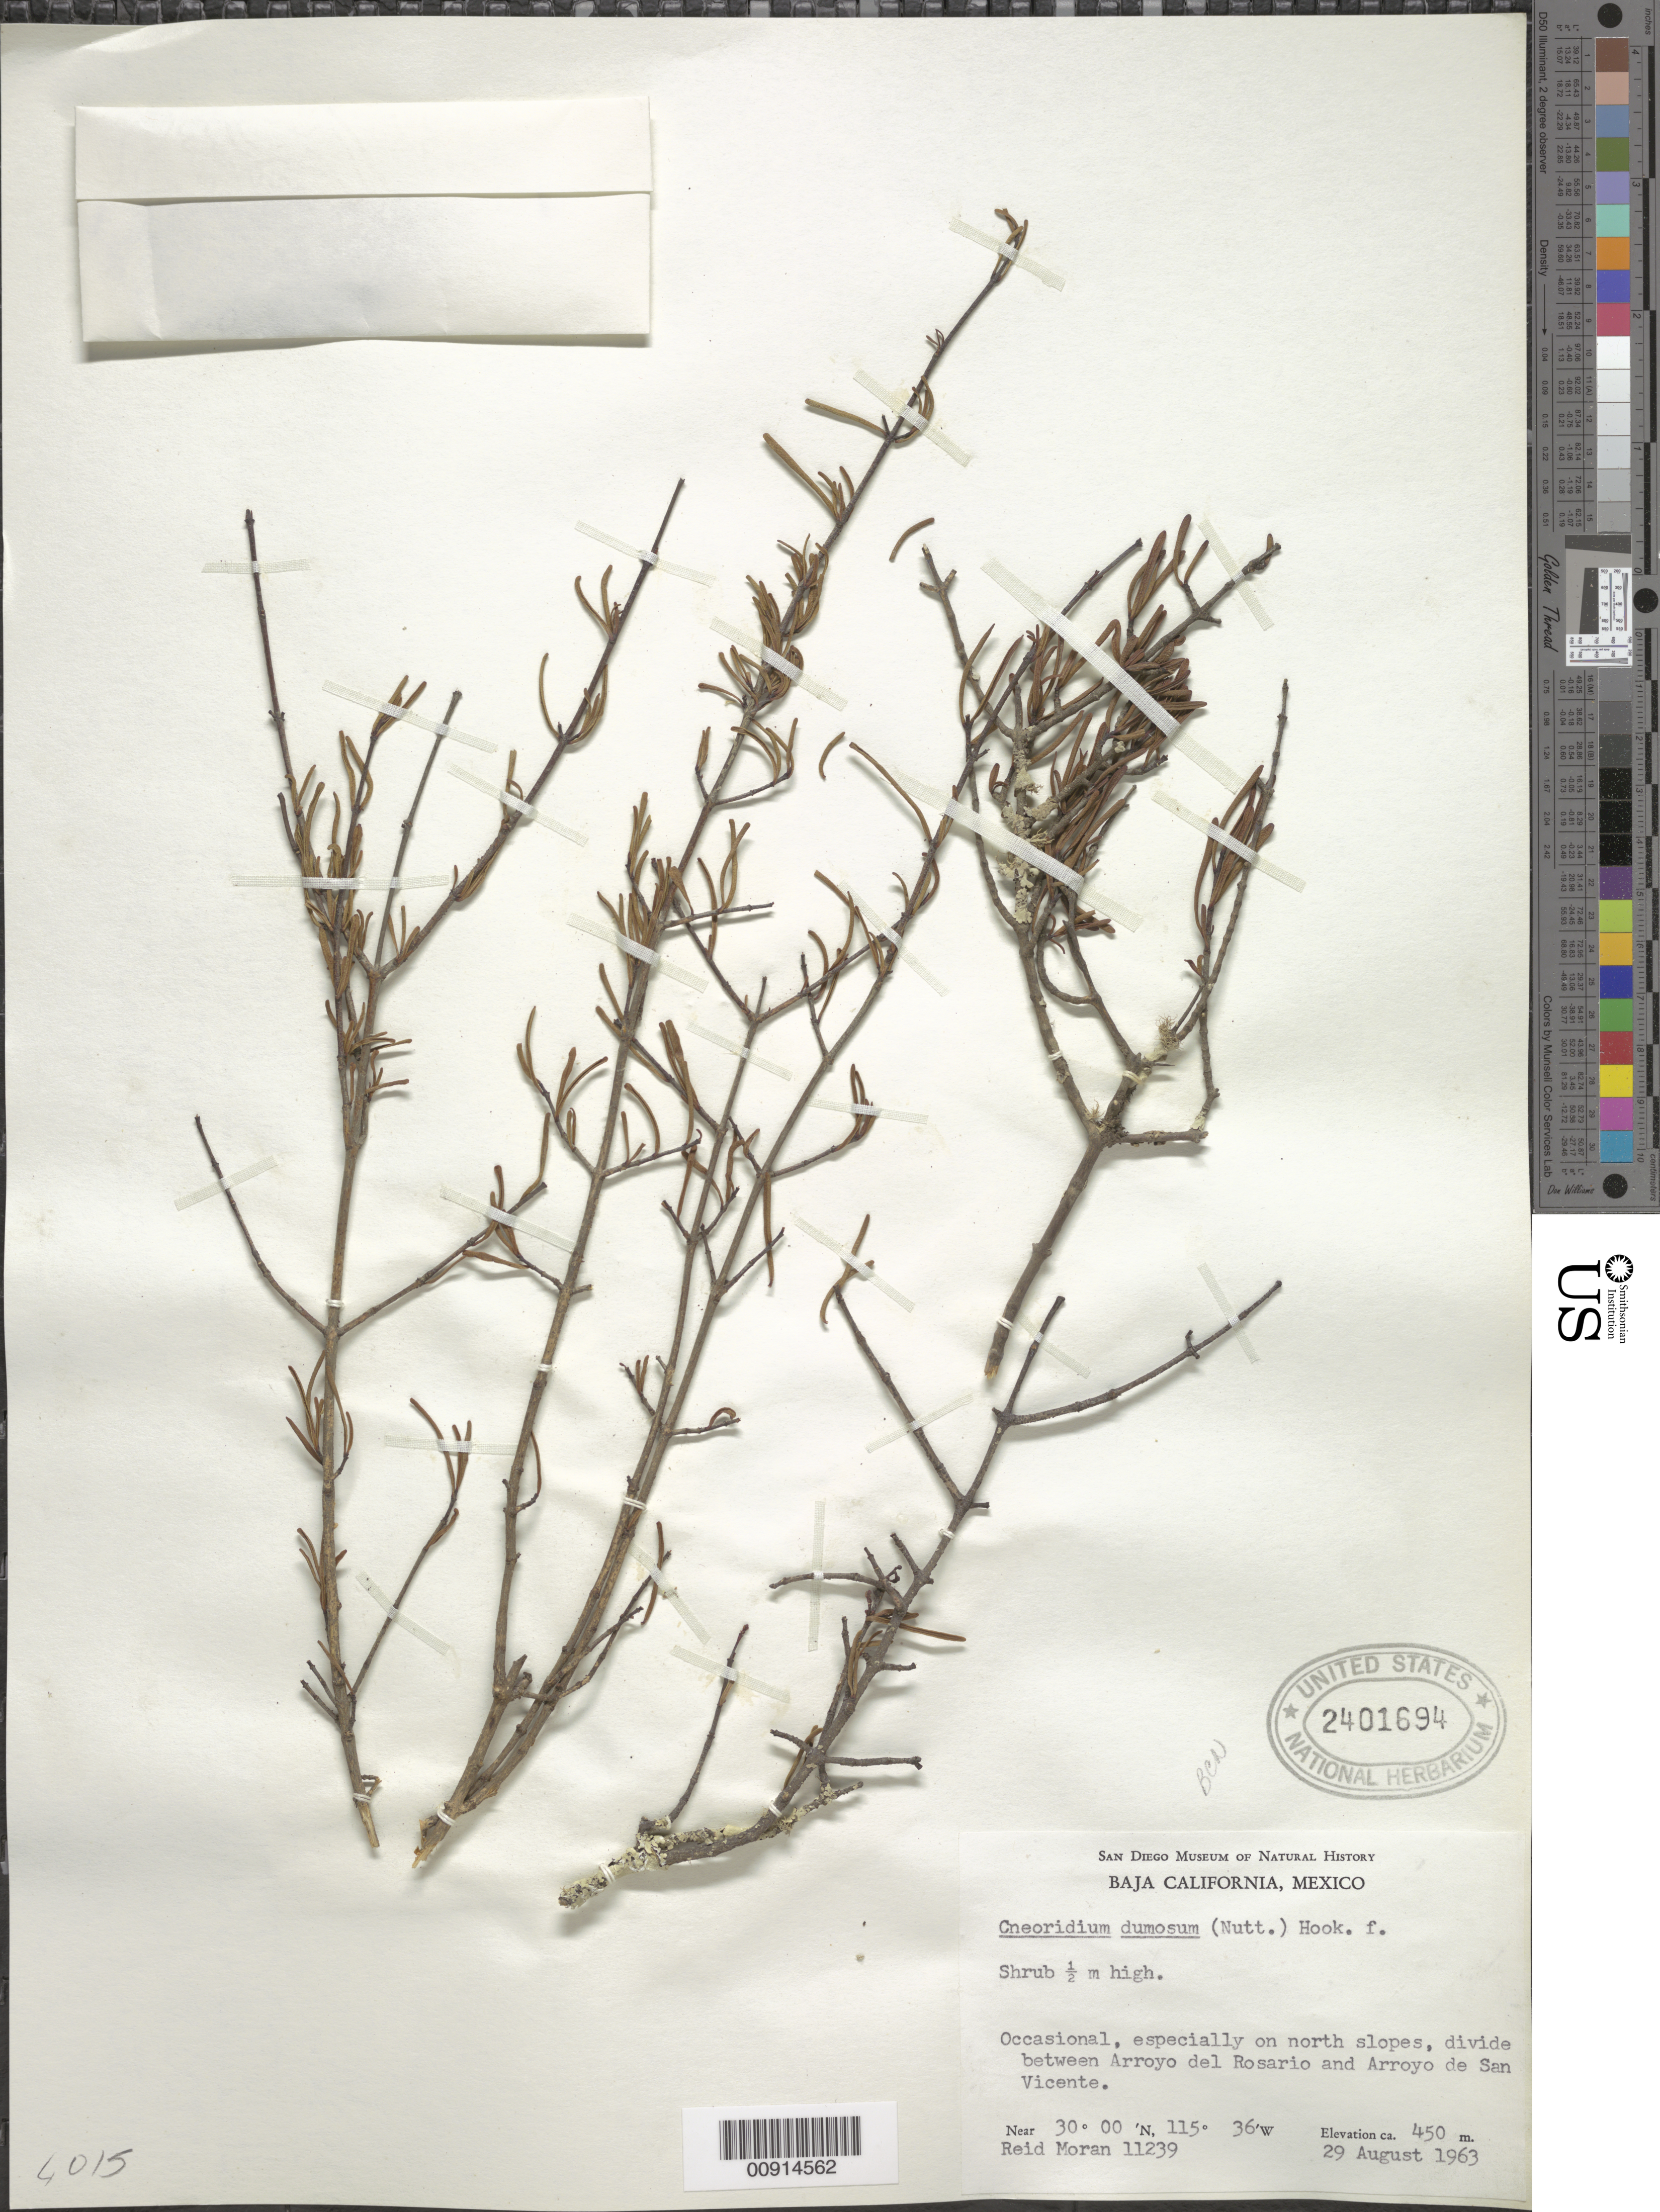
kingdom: Plantae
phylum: Tracheophyta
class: Magnoliopsida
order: Sapindales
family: Rutaceae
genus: Cneoridium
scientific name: Cneoridium dumosum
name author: (Nutt. ex Torr. & A. Gray) Hook. f. ex Baill.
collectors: R. V. Moran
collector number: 11239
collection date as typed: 29 Aug 1963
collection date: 1963-08-29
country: Mexico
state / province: Baja California Norte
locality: Divide between Arroyo del Rosario and Arroyo de San Vicente. Baja California.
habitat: Occasional, especially on north slopes.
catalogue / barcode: US 2401694